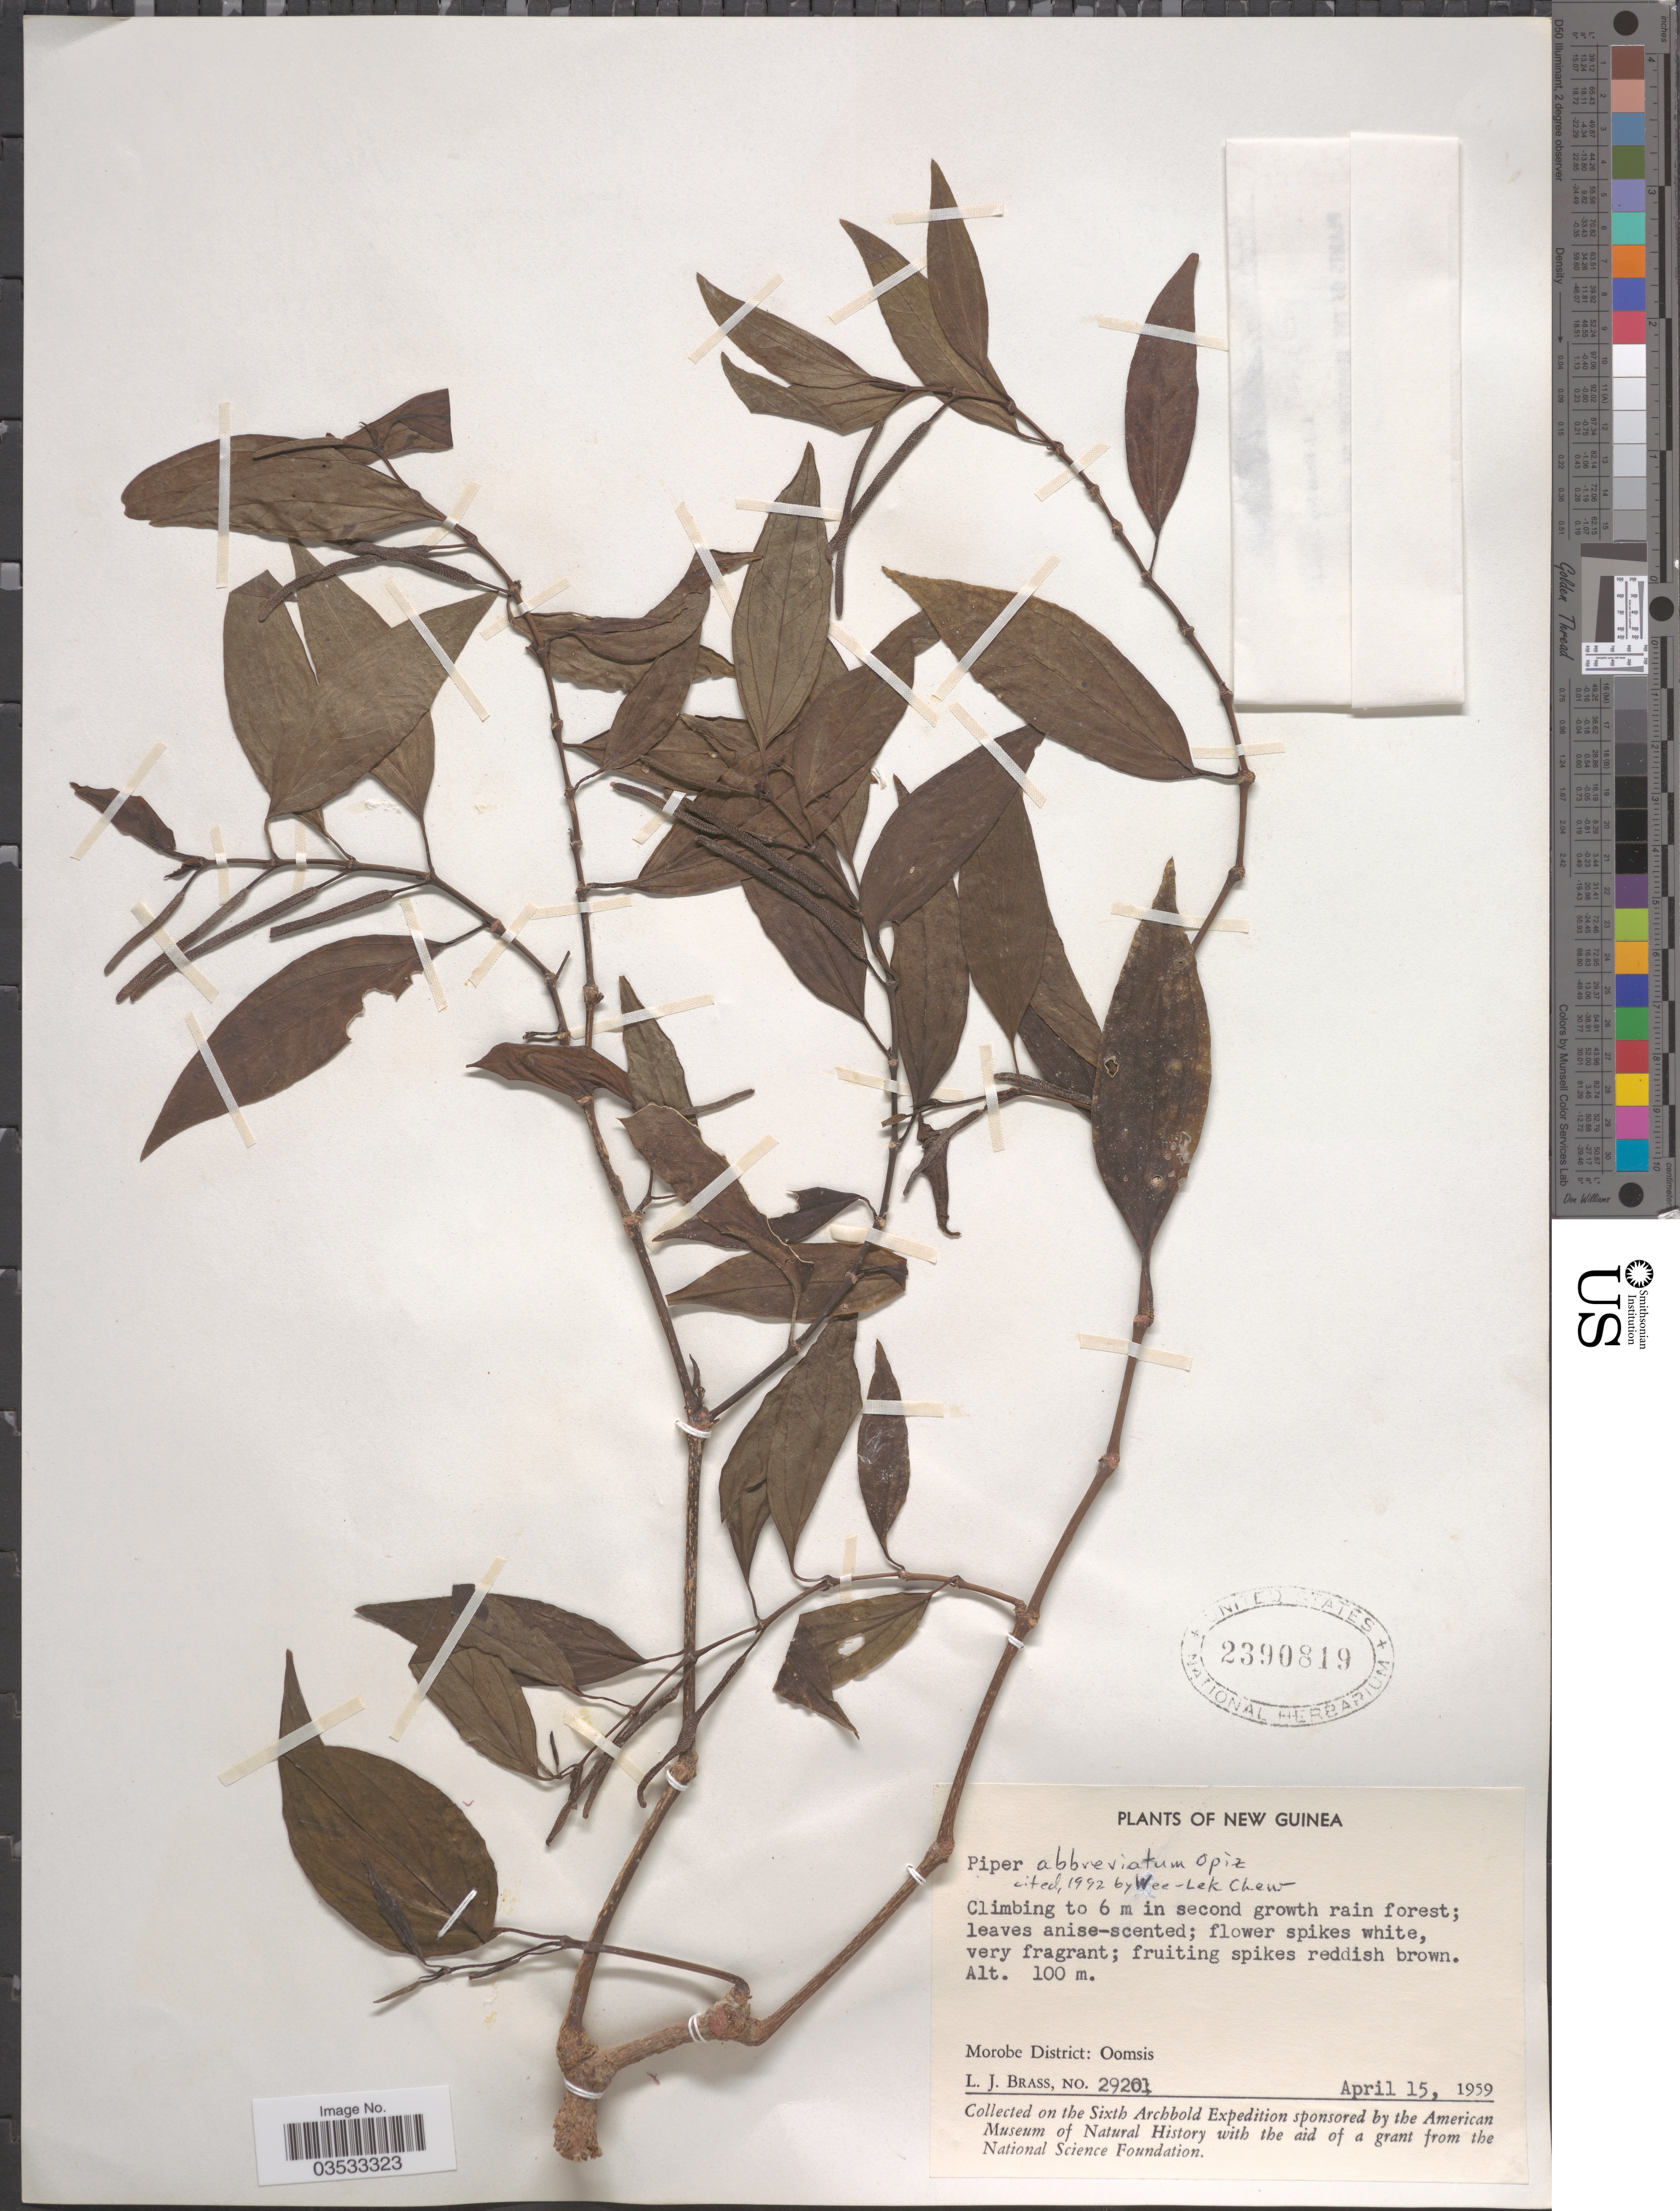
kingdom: Plantae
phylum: Tracheophyta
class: Magnoliopsida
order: Piperales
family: Piperaceae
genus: Piper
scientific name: Piper abbreviatum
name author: Opiz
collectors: L. J. Brass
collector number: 29201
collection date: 1959-04-15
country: Papua New Guinea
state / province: Morobe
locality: Morobe District: Oomsis.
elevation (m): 100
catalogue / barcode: US 2390819